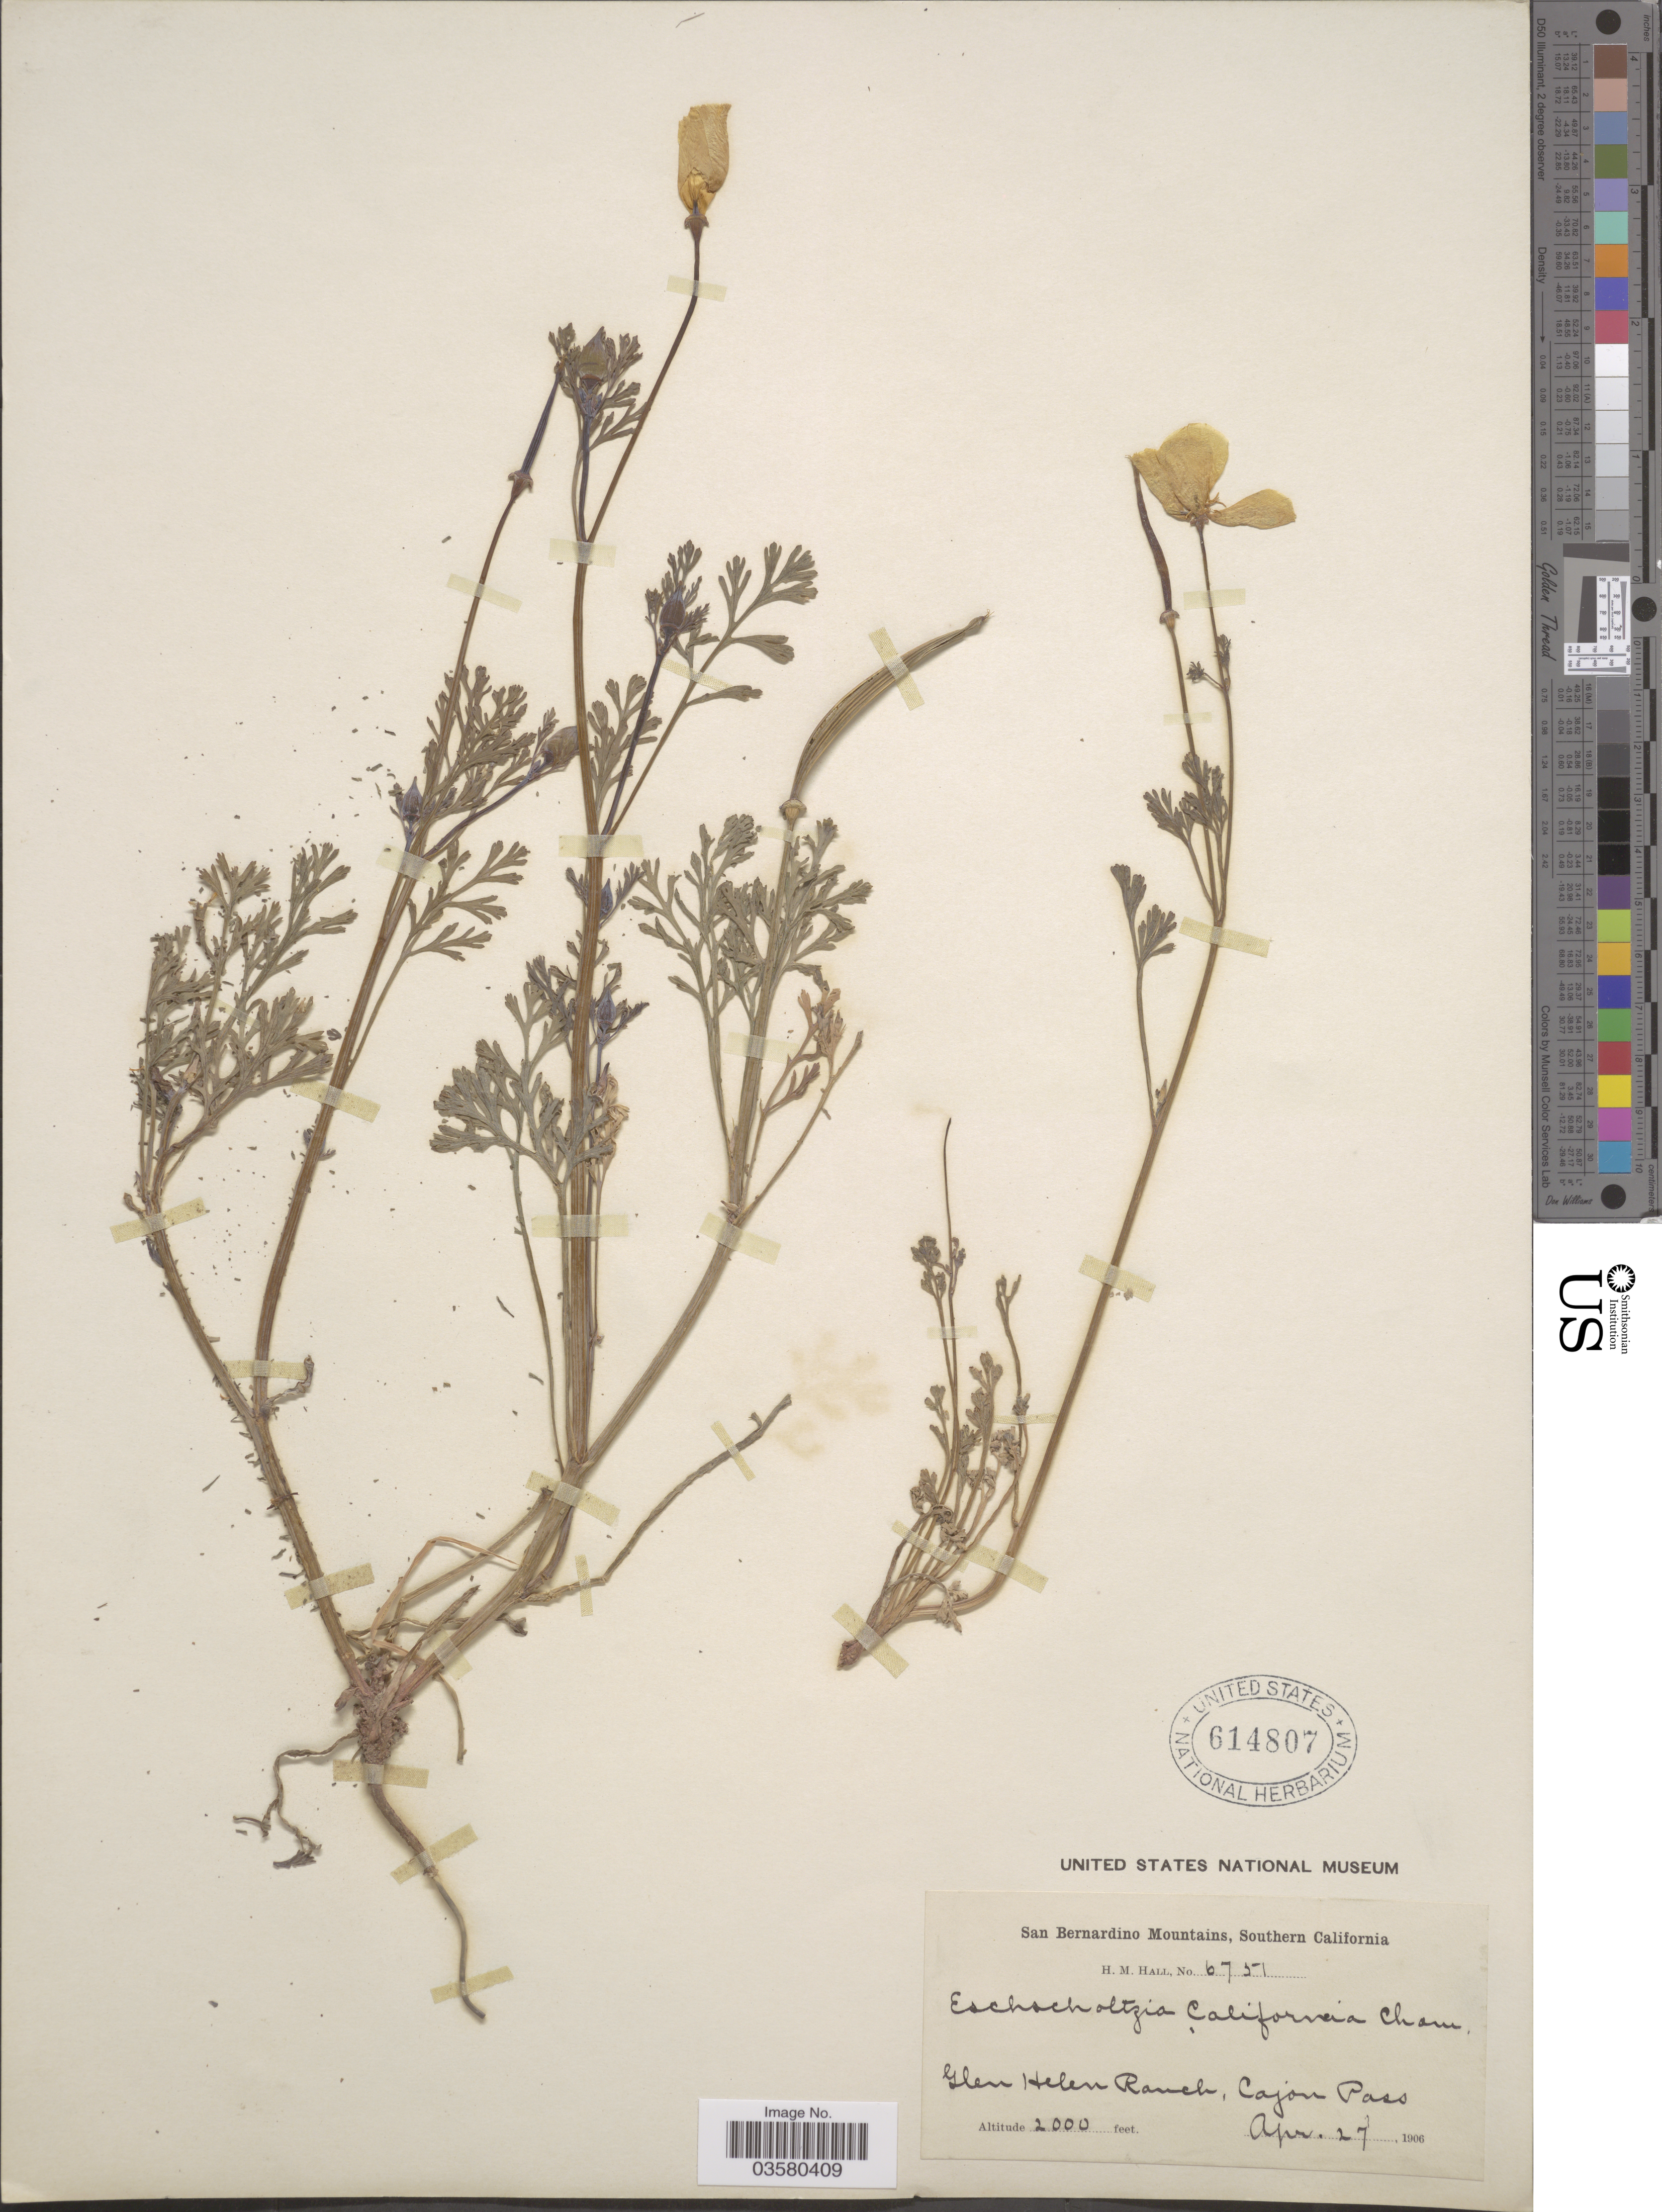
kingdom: Plantae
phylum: Tracheophyta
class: Magnoliopsida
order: Ranunculales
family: Papaveraceae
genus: Eschscholzia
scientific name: Eschscholzia californica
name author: Cham.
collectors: H. M. Hall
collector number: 6751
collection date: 1906-04-27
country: United States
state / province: California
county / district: San Bernardino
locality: San Bernardino Mountains, Southern California. Glen Helen Ranch, Cajon Pass.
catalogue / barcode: US 614807